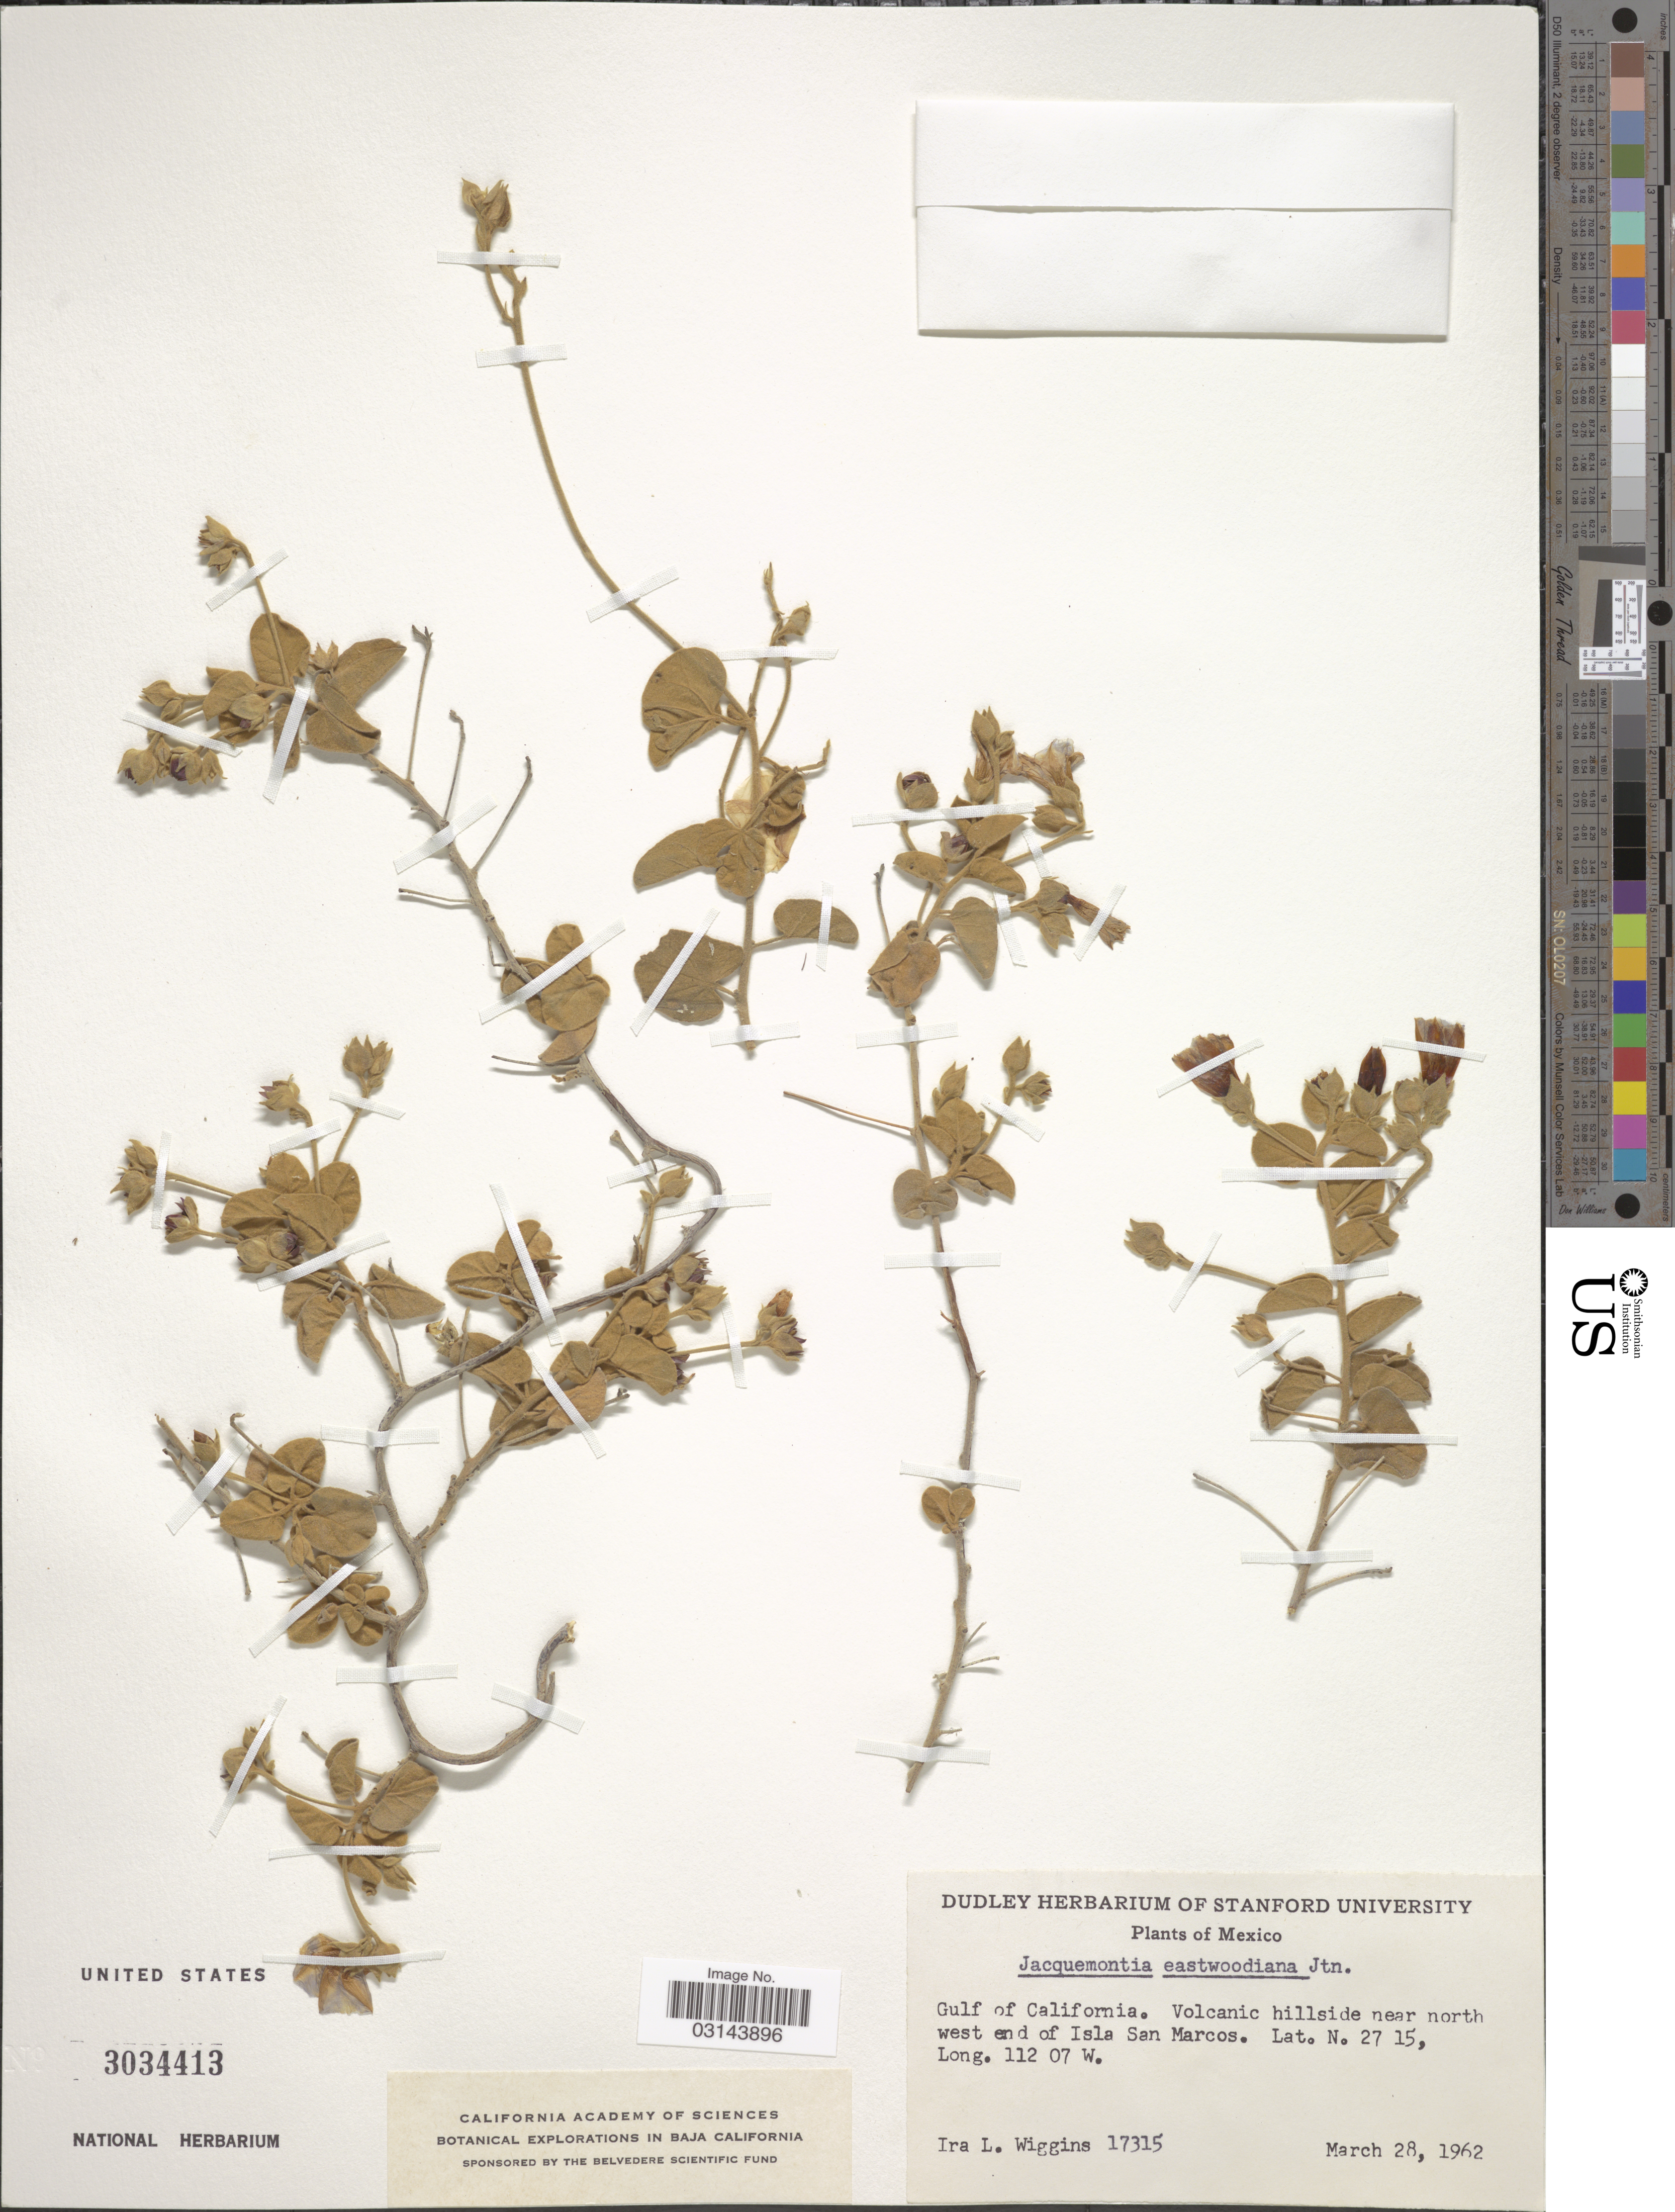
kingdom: Plantae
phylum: Tracheophyta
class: Magnoliopsida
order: Solanales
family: Convolvulaceae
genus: Jacquemontia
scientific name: Jacquemontia eastwoodiana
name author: I.M. Johnst.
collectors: I. L. Wiggins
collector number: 17315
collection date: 1962-03-28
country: Mexico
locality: Gulf of California. Volcanic hillside near north west end of Isla San Marcos.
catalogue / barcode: US 3034413